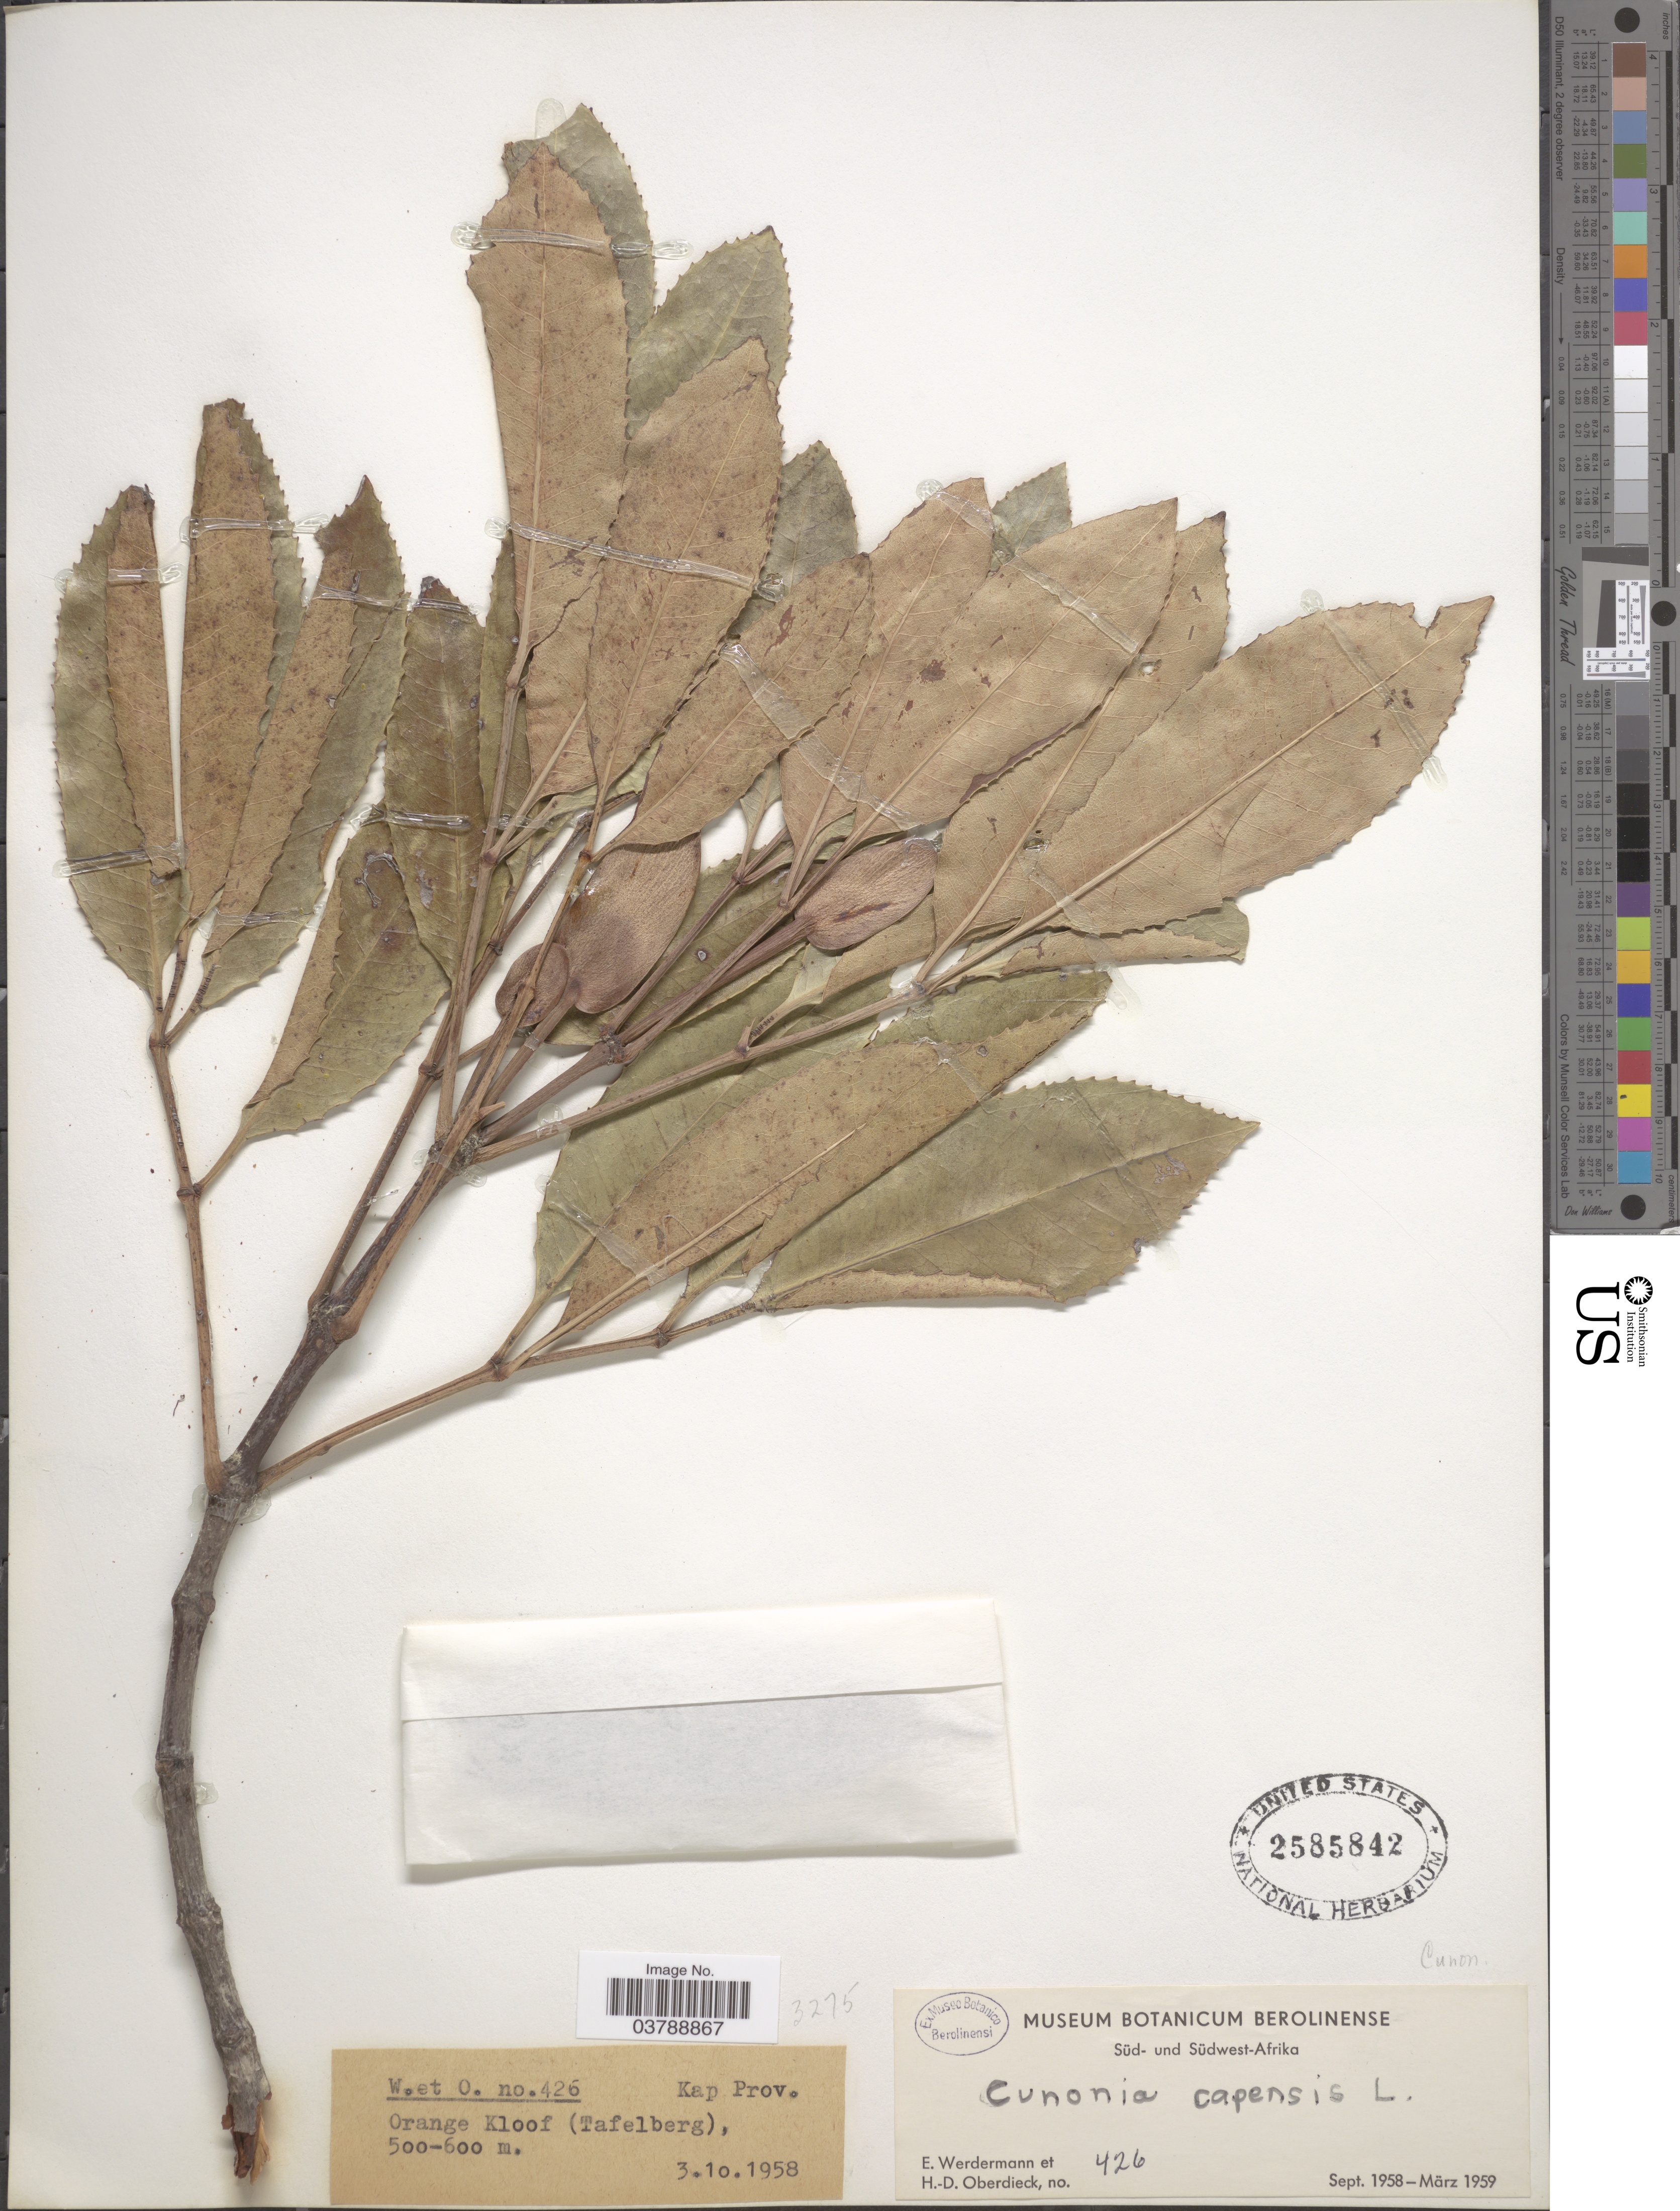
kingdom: Plantae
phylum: Tracheophyta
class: Magnoliopsida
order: Oxalidales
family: Cunoniaceae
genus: Cunonia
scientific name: Cunonia capensis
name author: L.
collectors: E. Werdermann & H. Oberdieck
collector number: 426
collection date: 1958-10-03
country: South Africa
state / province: Western Cape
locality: Süd-Afrika. Kap Prov. Orange Kloof (Tafelberg).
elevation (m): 500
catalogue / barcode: US 2585842